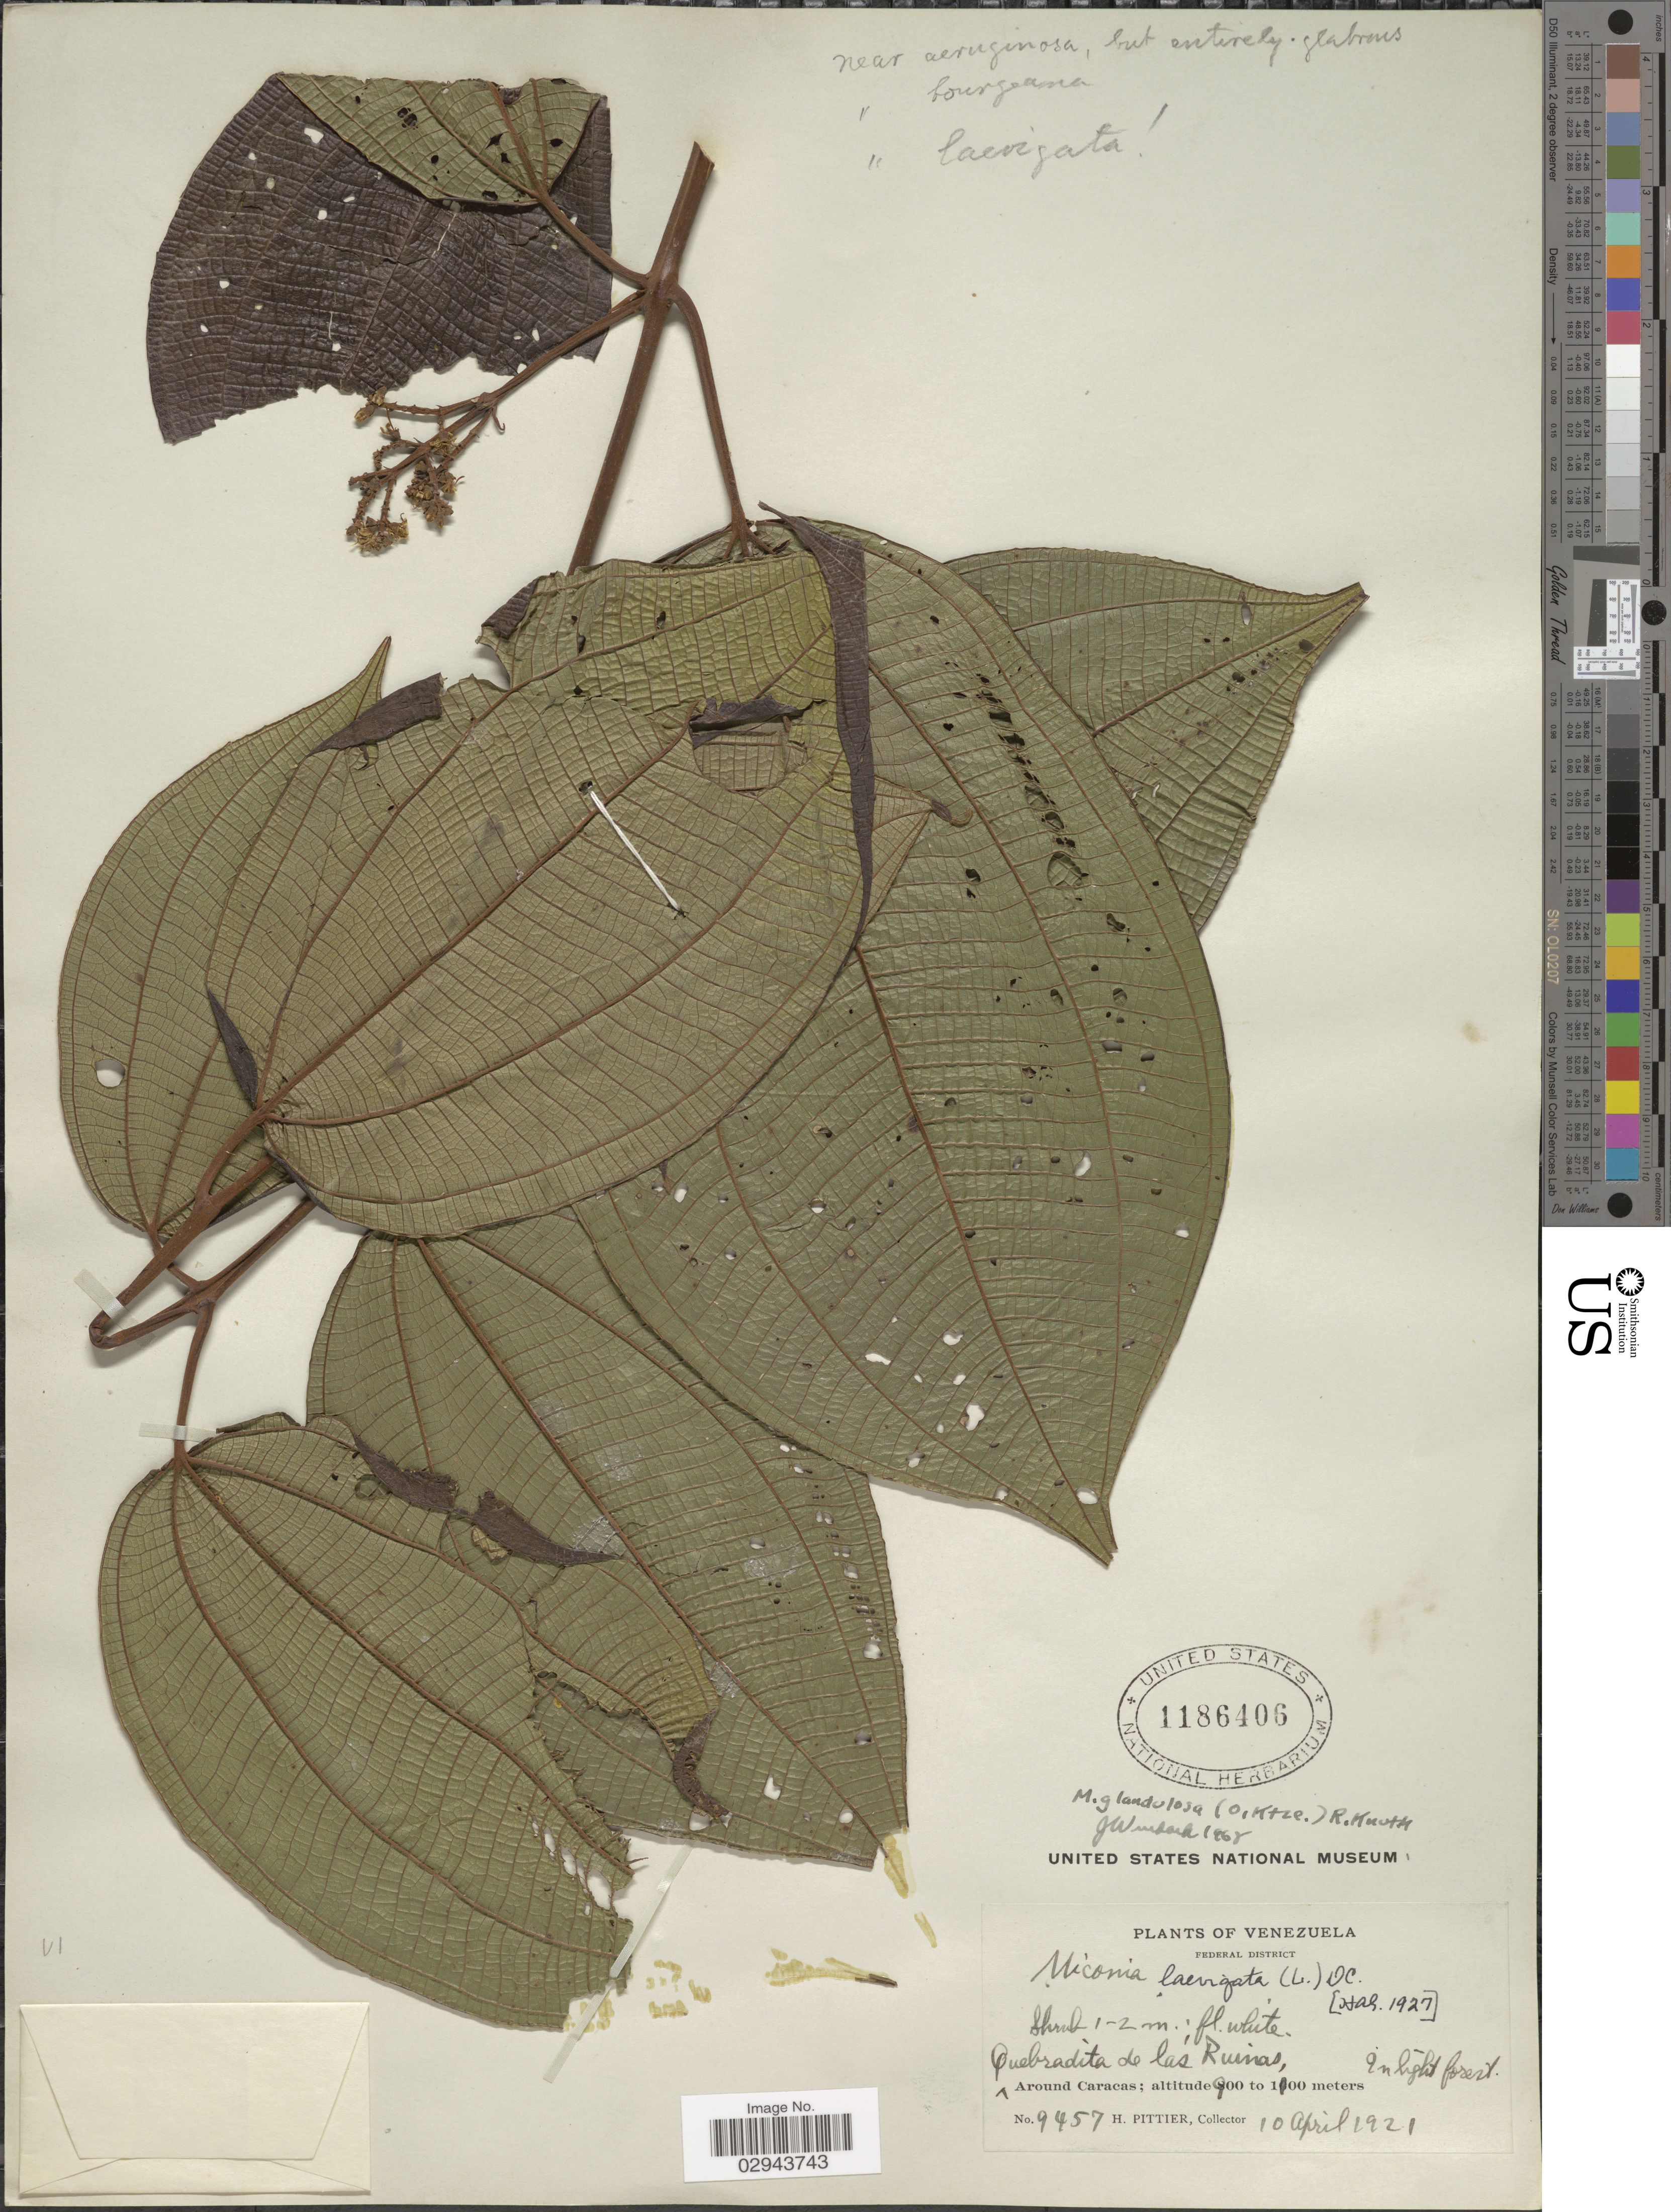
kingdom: Plantae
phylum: Tracheophyta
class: Magnoliopsida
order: Myrtales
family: Melastomataceae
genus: Miconia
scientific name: Miconia sylvatica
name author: (Schltdl.) Naudin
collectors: H. F. Pittier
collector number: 9457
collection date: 1921-04-10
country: Venezuela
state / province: Distrito Federal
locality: Federal District. Quebradita de las Ruinas. Around Caracas.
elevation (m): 900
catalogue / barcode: US 1186406